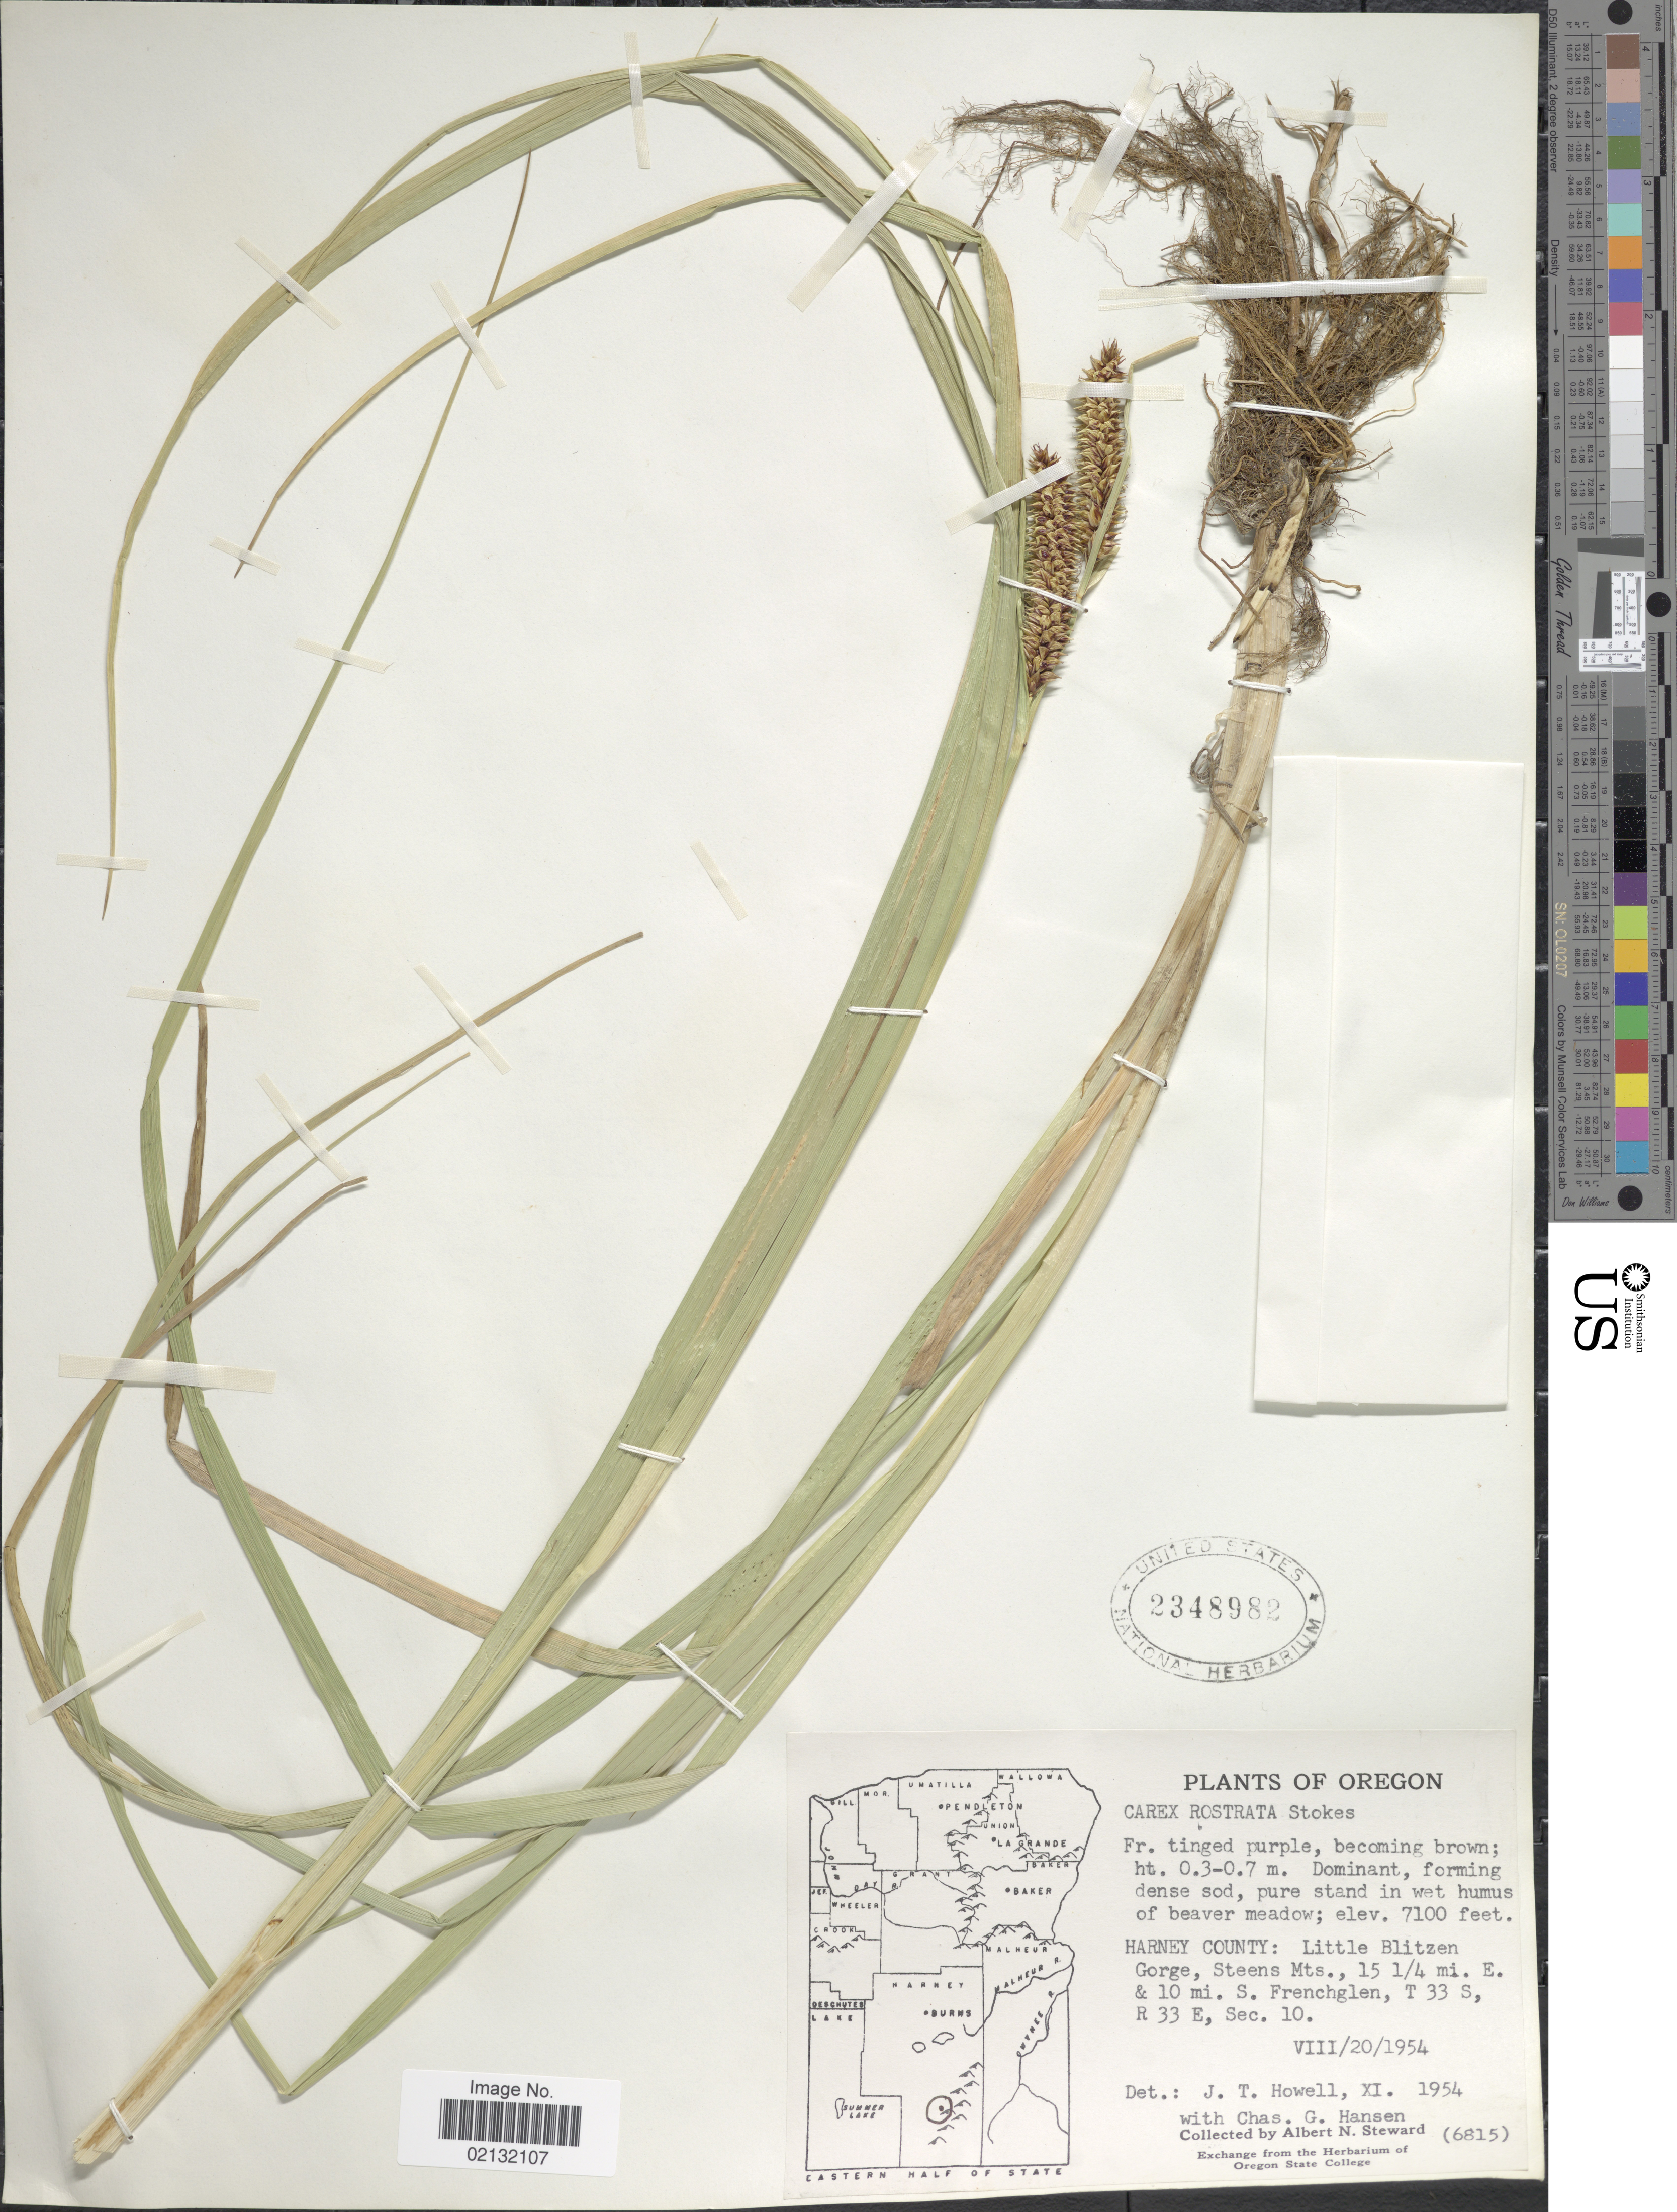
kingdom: Plantae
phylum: Tracheophyta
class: Liliopsida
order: Poales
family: Cyperaceae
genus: Carex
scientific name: Carex rostrata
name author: Stokes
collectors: A. N. Steward & C. Hansen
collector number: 6815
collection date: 1954-08-20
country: United States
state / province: Oregon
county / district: Harney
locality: Oregon, Harney County: Little Blitzen Gorge, Steens Mts., 15 ¼ mi. E. & 10 mi. S. Frenchglen, T 33 S, R 33 E, Sec. 10.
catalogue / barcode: US 2348982